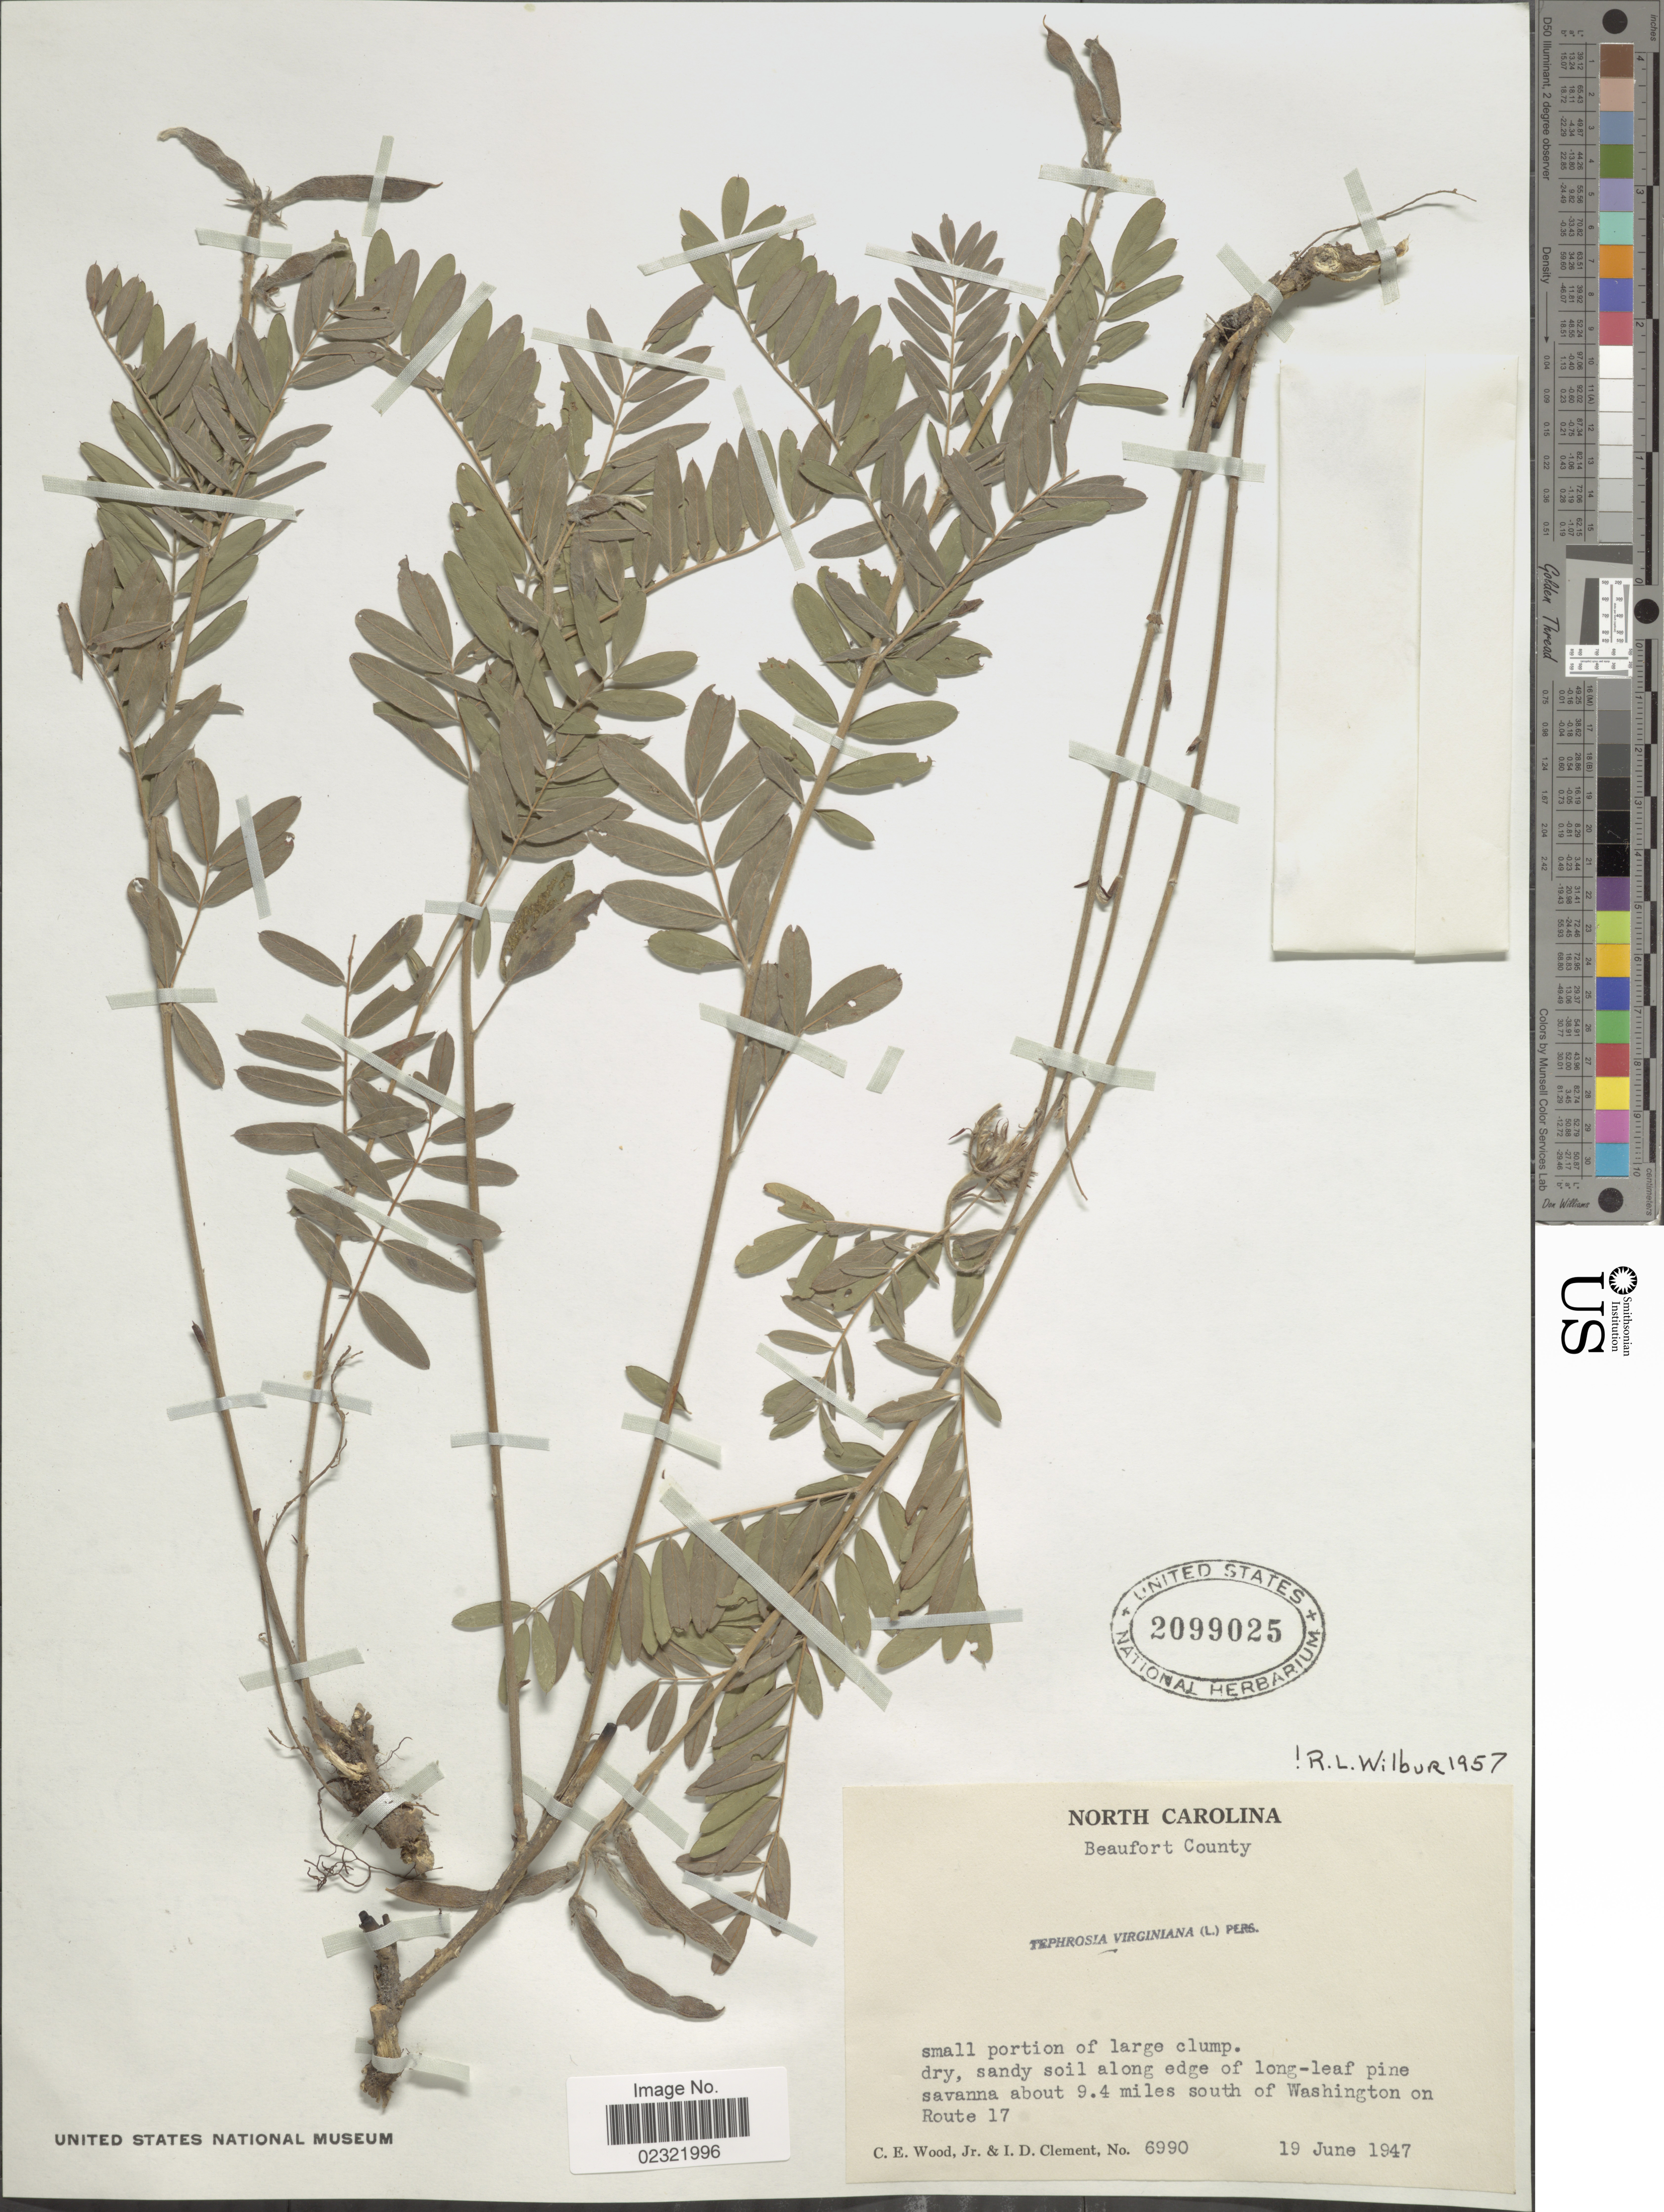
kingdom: Plantae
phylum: Tracheophyta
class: Magnoliopsida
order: Fabales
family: Fabaceae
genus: Tephrosia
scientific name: Tephrosia virginiana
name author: (L.) Pers.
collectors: C. Wood & I. Clement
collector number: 6990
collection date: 1947-06-19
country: United States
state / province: North Carolina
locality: Beaufort County, dry, sandy soil along edge of long-leaf pine savanna about 9.4 miles south of Washingrton on Route 17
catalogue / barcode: US 2099025